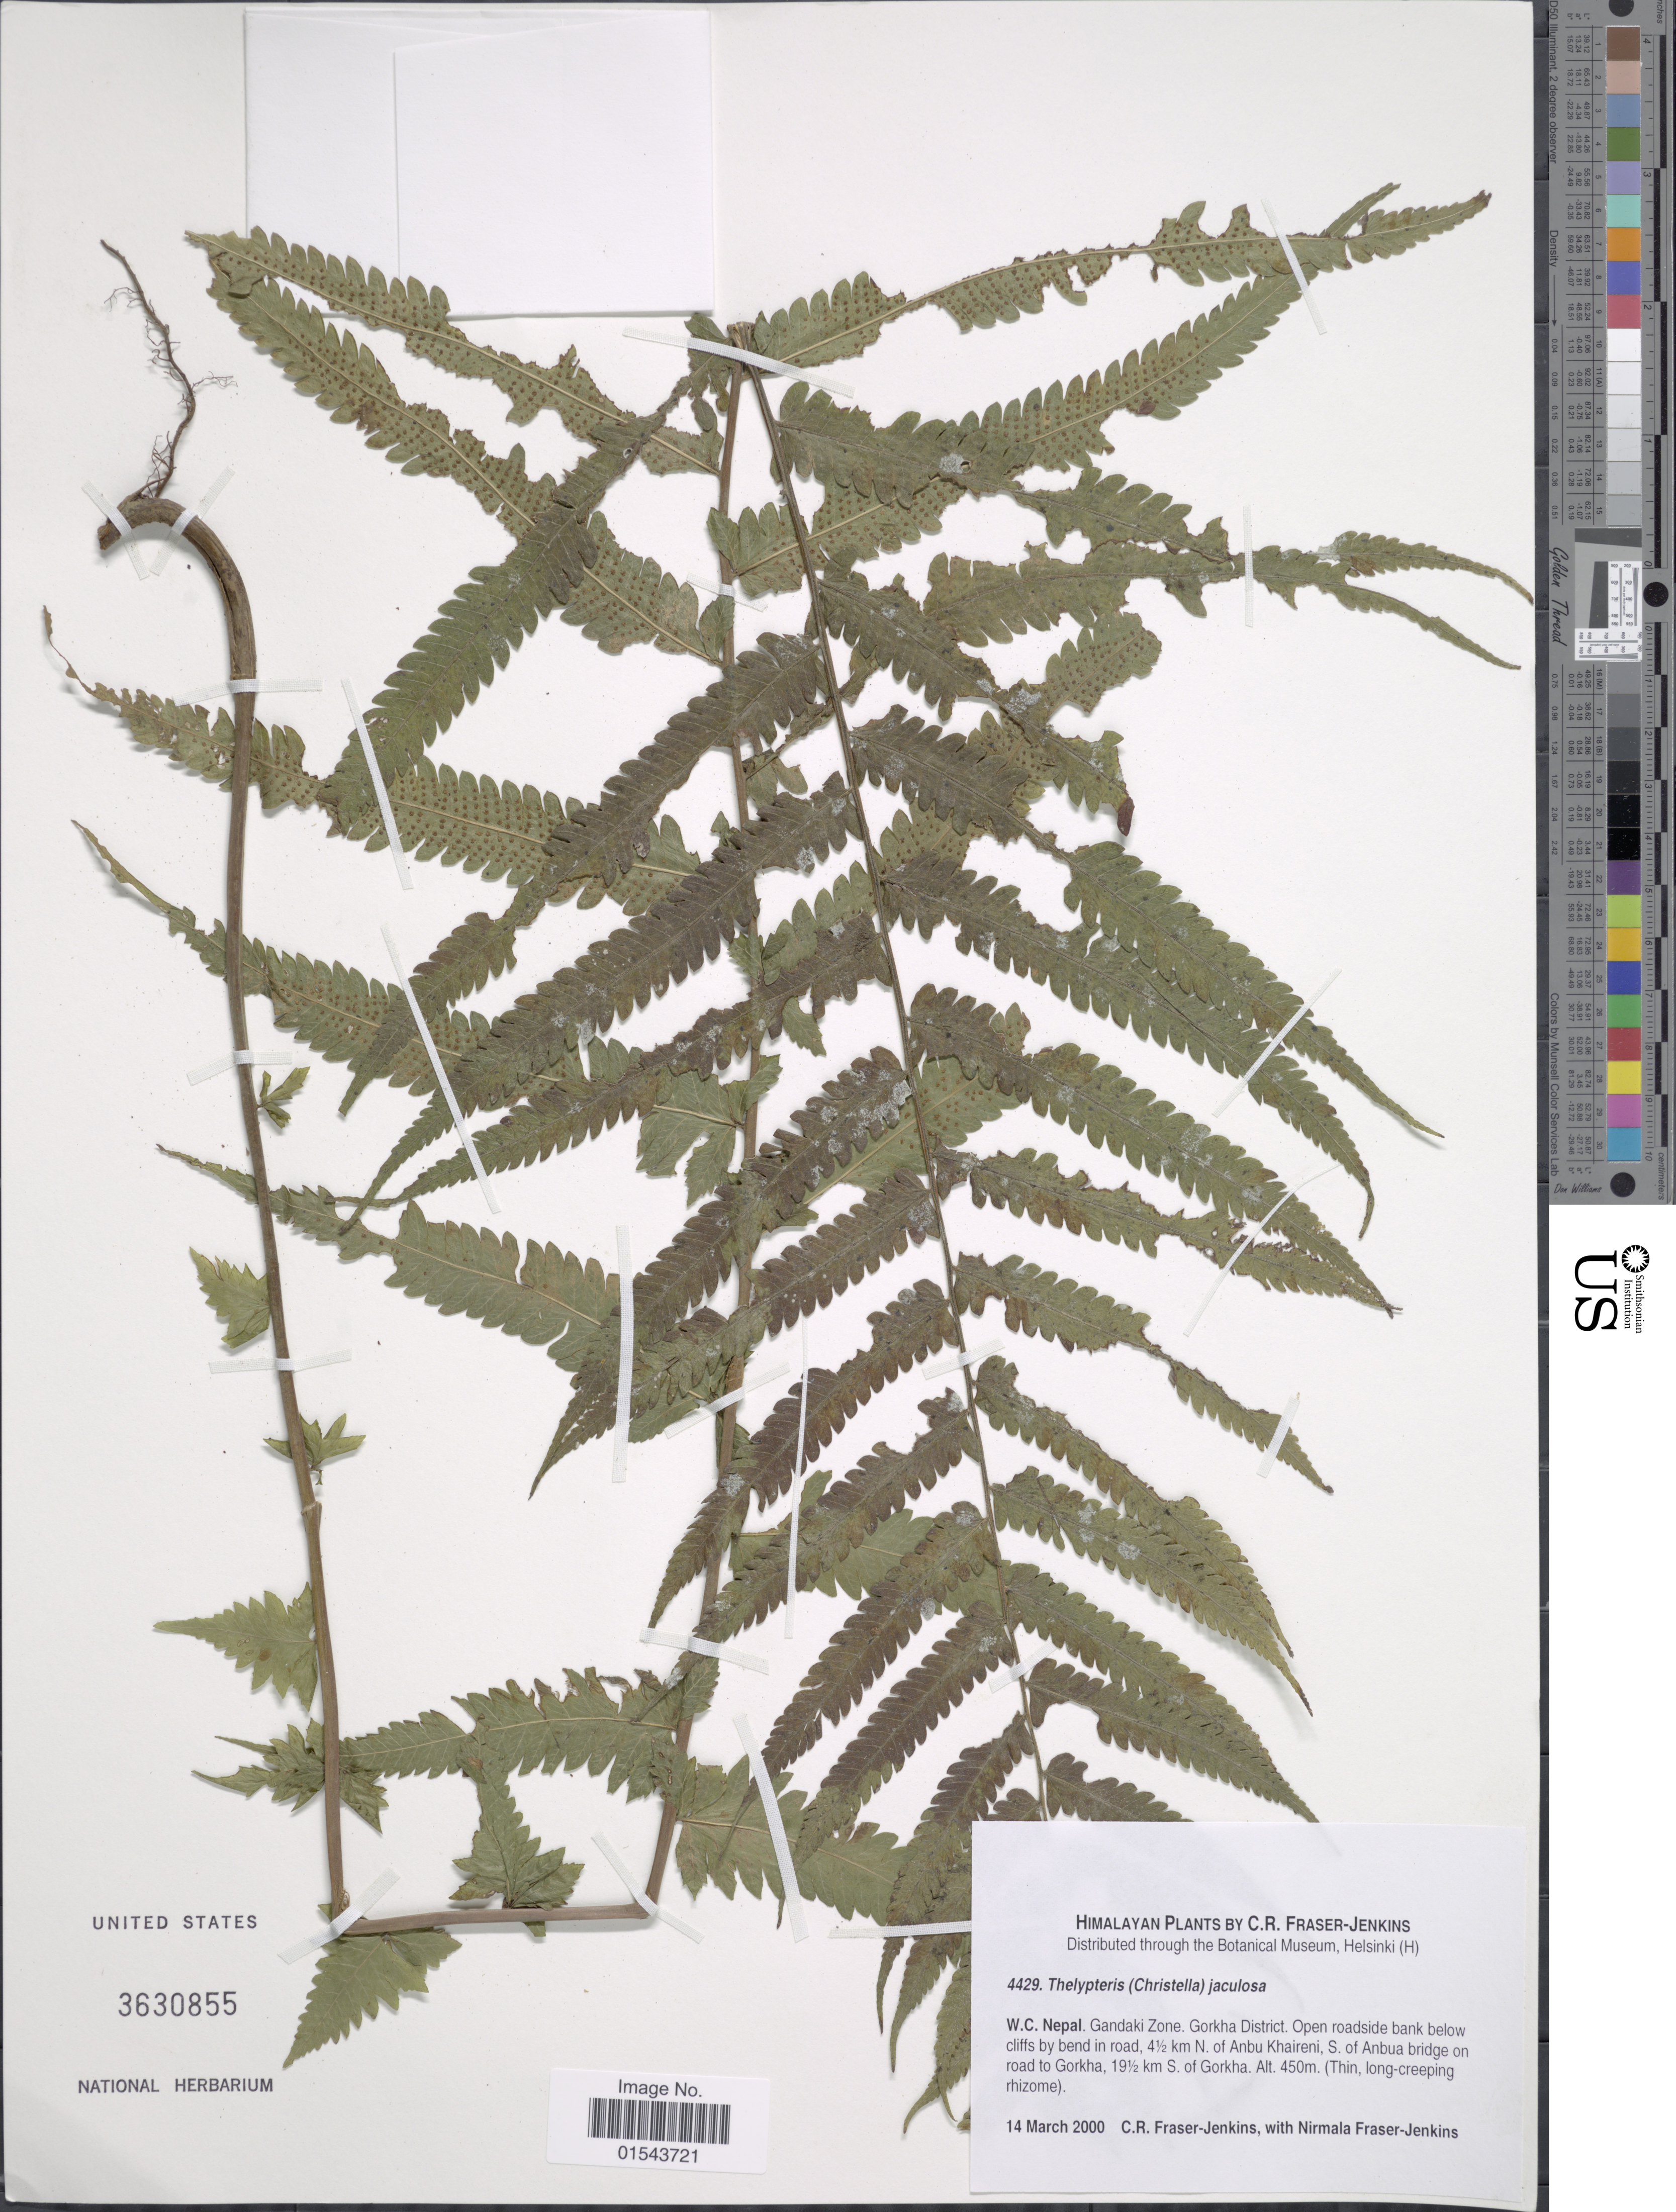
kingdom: Plantae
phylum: Tracheophyta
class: Polypodiopsida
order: Polypodiales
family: Thelypteridaceae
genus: Christella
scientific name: Christella jaculosa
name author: (Christ) Holttum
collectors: C. R. Fraser-Jenkins & N. Fraser-Jenkins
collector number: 4429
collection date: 2000-03-14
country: Nepal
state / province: Gandaki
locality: W. C. Nepal. Gandaki Zone. Gorkha District. Open roadside bank below cliffs by bend in road 4.½ km N. Of Anbu Khaireni, S. of Anbua bridge on road to Gorkha, 19½ km S. of Gorkha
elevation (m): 450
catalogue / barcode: US 3630855